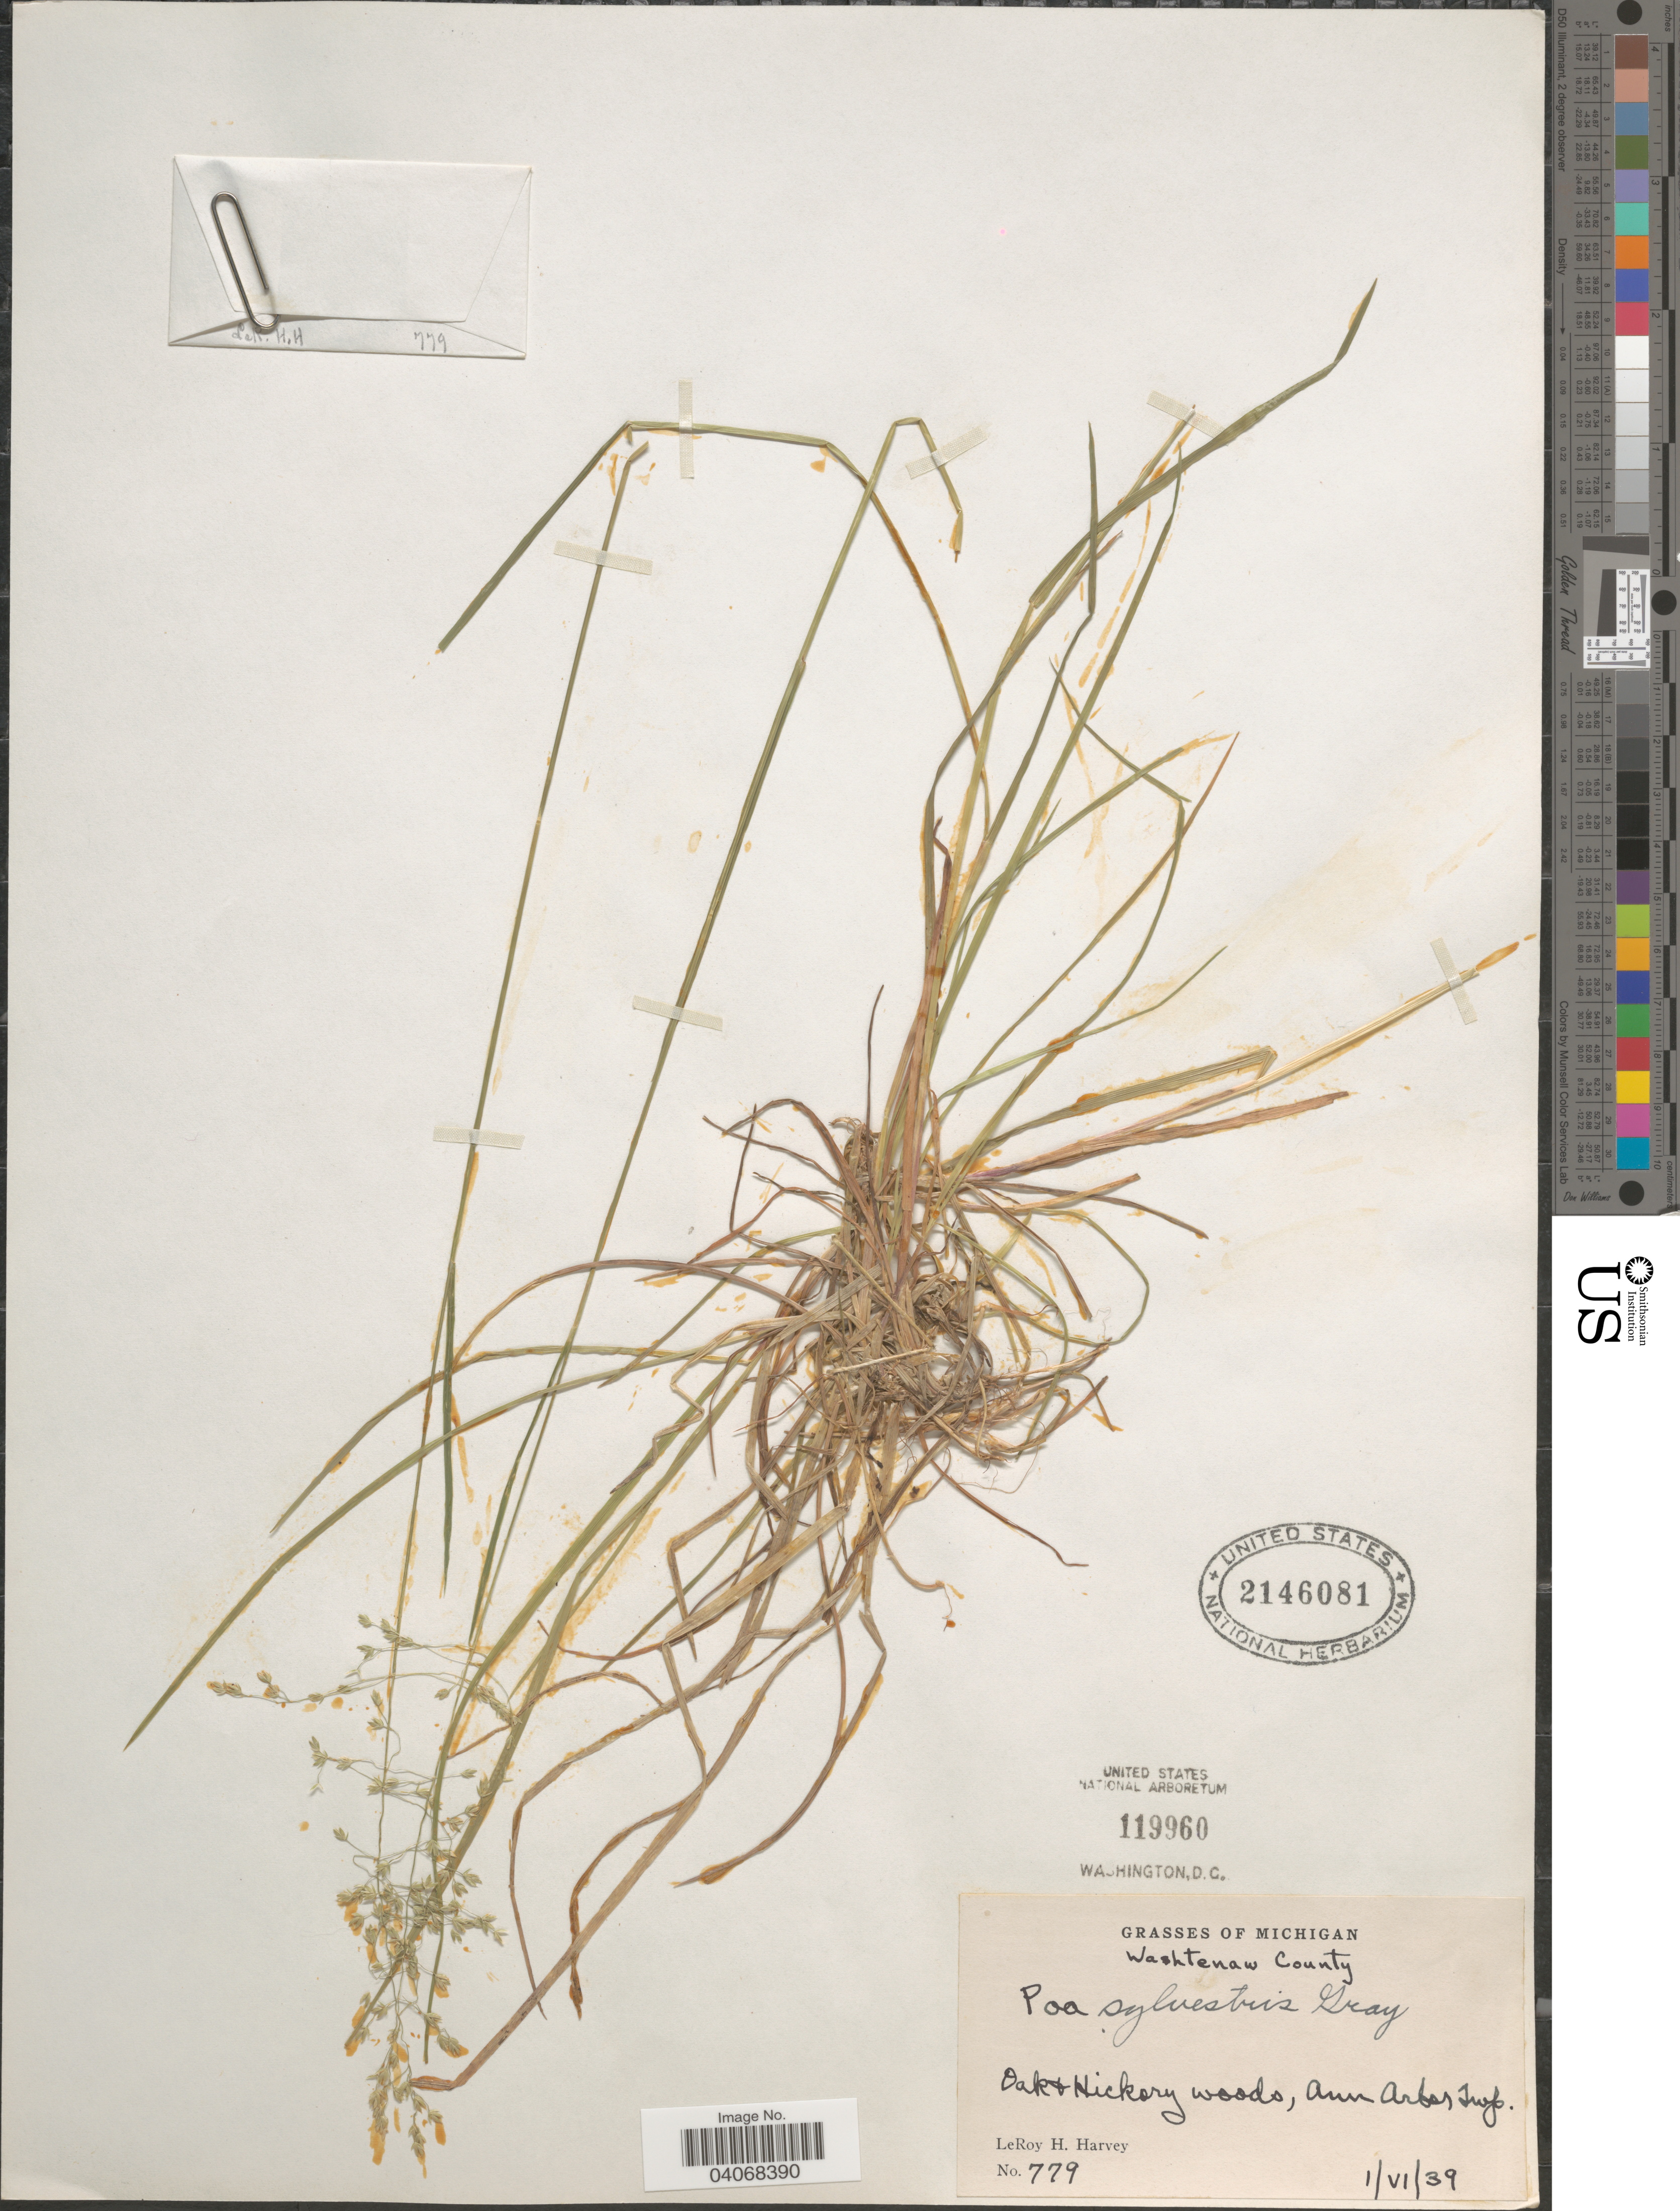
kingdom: Plantae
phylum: Tracheophyta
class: Liliopsida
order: Poales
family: Poaceae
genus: Poa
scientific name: Poa sylvestris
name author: A. Gray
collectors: L. H. Harvey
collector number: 779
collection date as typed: Transcribed d/m/y: 1/6/39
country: United States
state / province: Michigan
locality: Washtenaw County. Oak & Hickory woods, Ann Arbes Twp.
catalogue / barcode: US 2146081